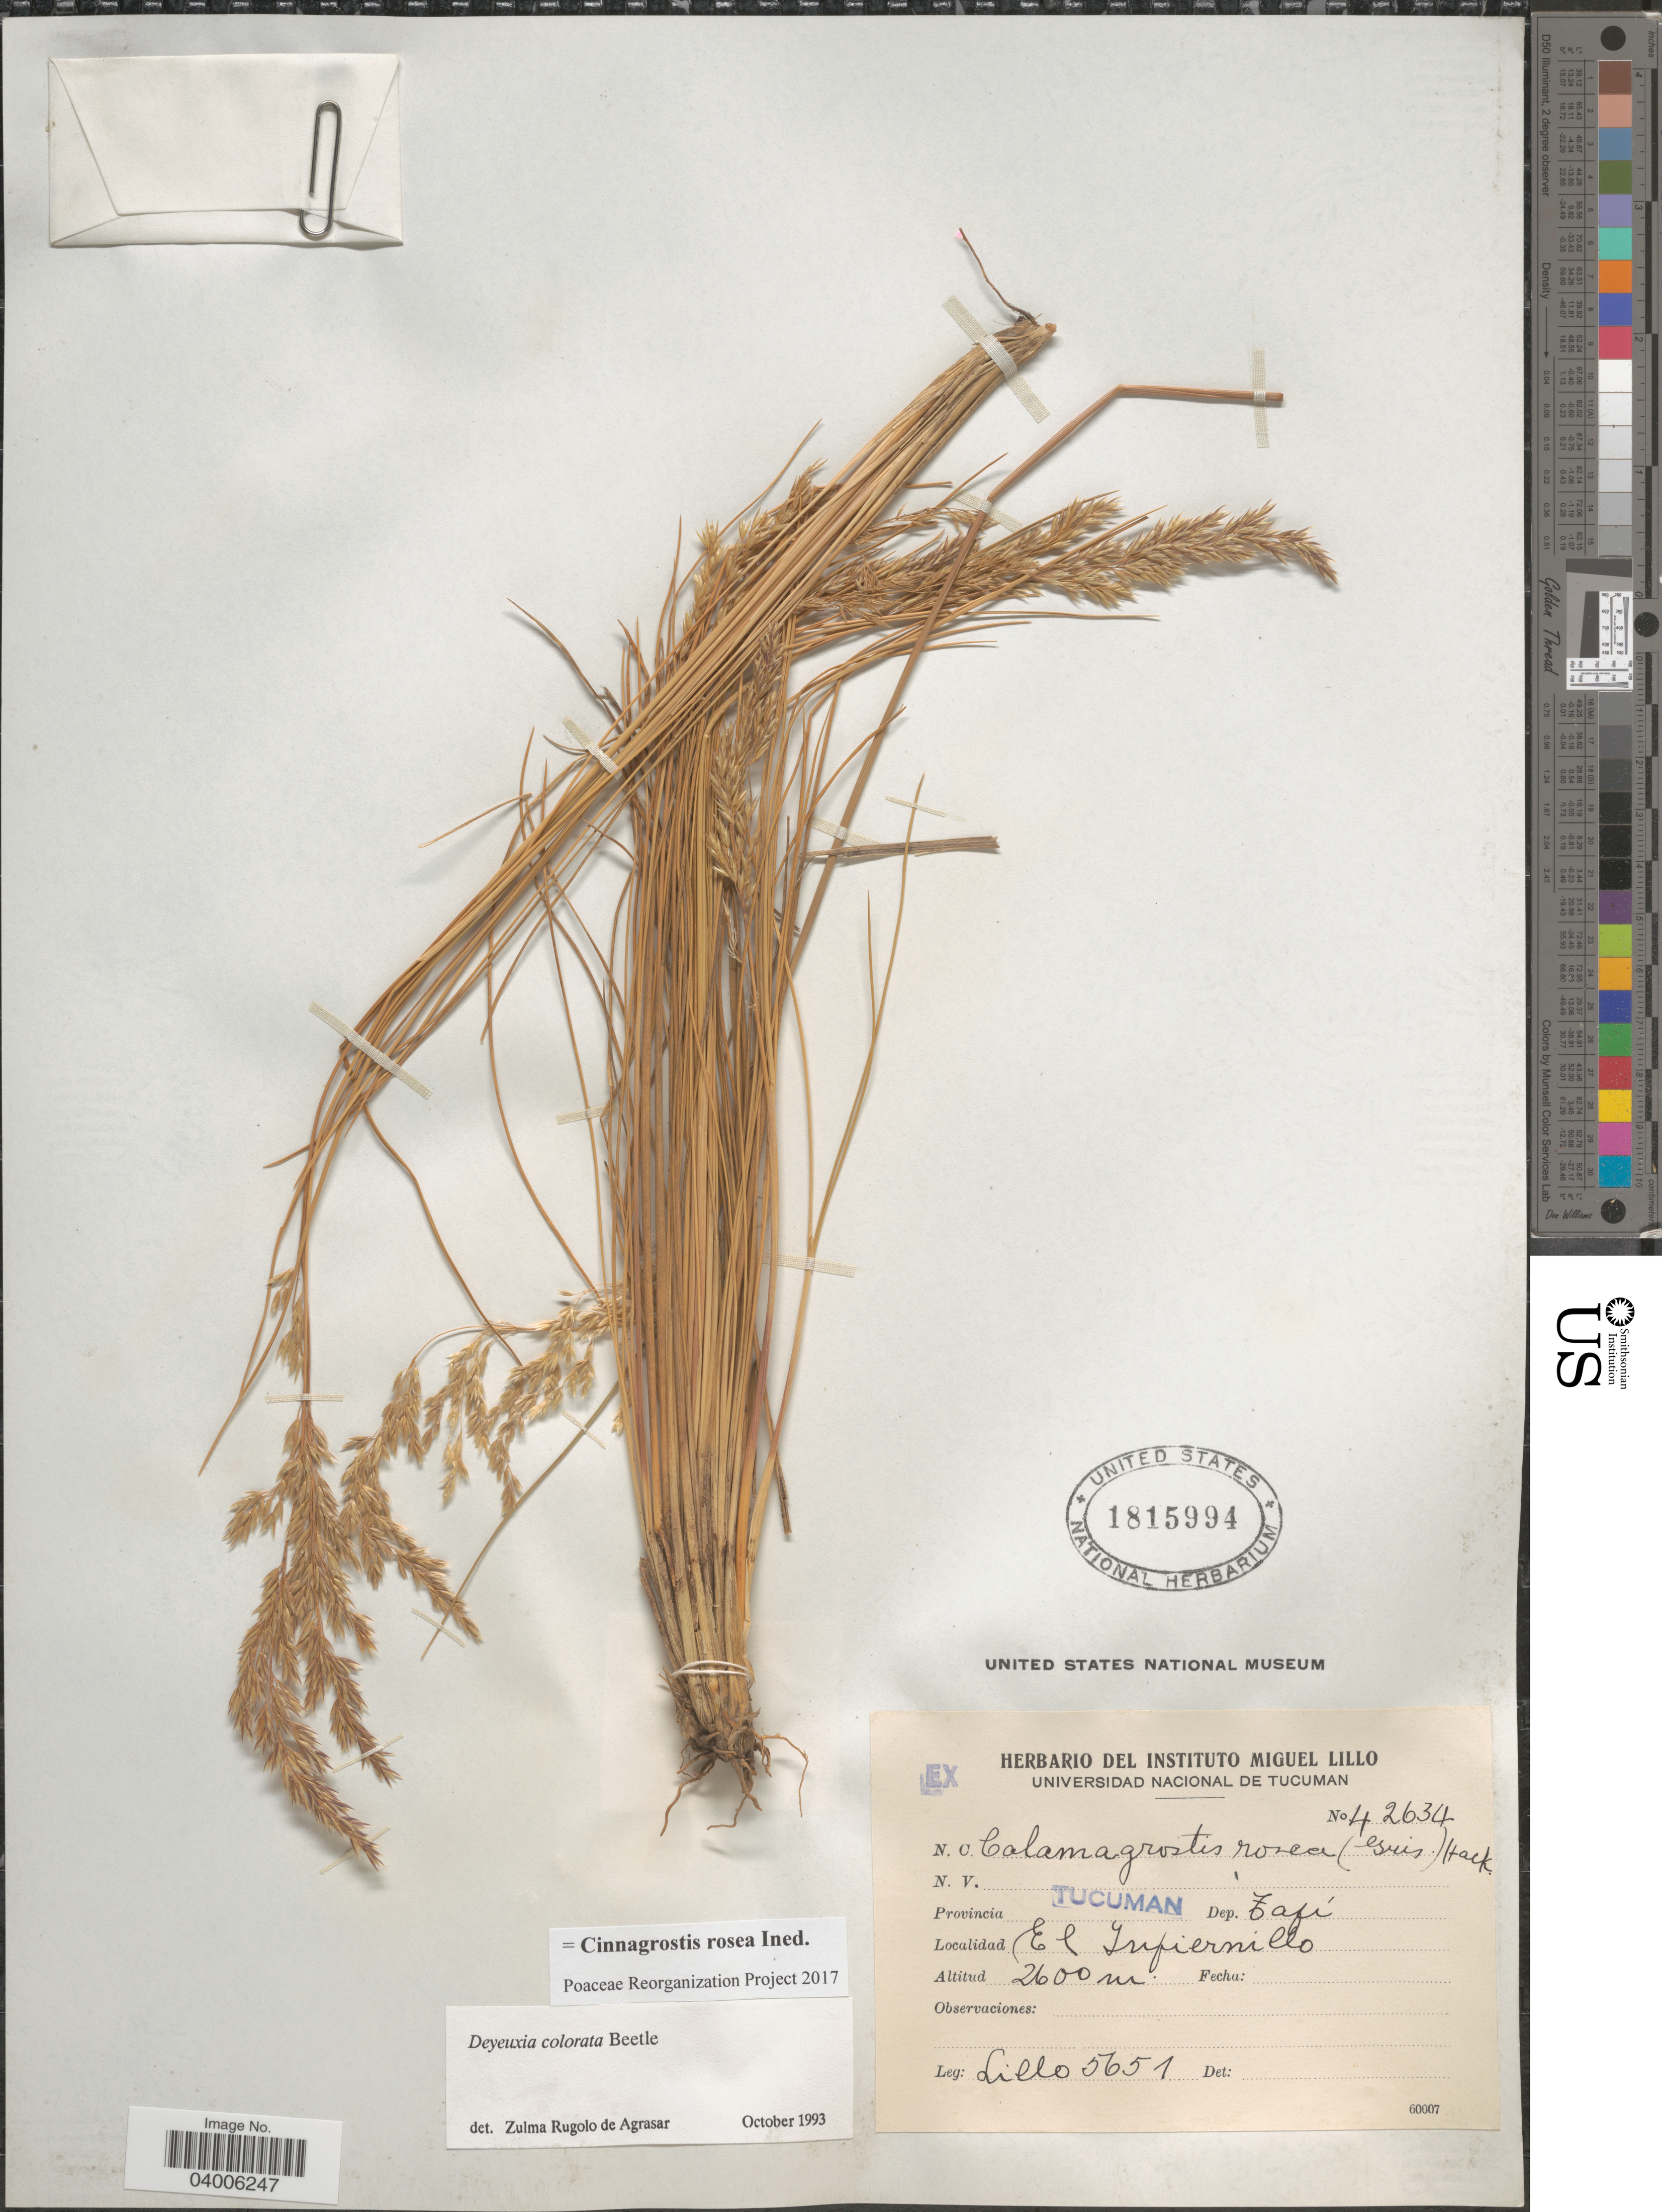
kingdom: Plantae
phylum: Tracheophyta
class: Liliopsida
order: Poales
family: Poaceae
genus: Cinnagrostis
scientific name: Cinnagrostis rosea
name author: (Griseb.) P.M. Peterson et al.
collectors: M. Lillo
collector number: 5651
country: Argentina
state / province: Tucuman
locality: Dep. Tafí. El Infiernillo.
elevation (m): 2600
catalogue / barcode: US 1815994